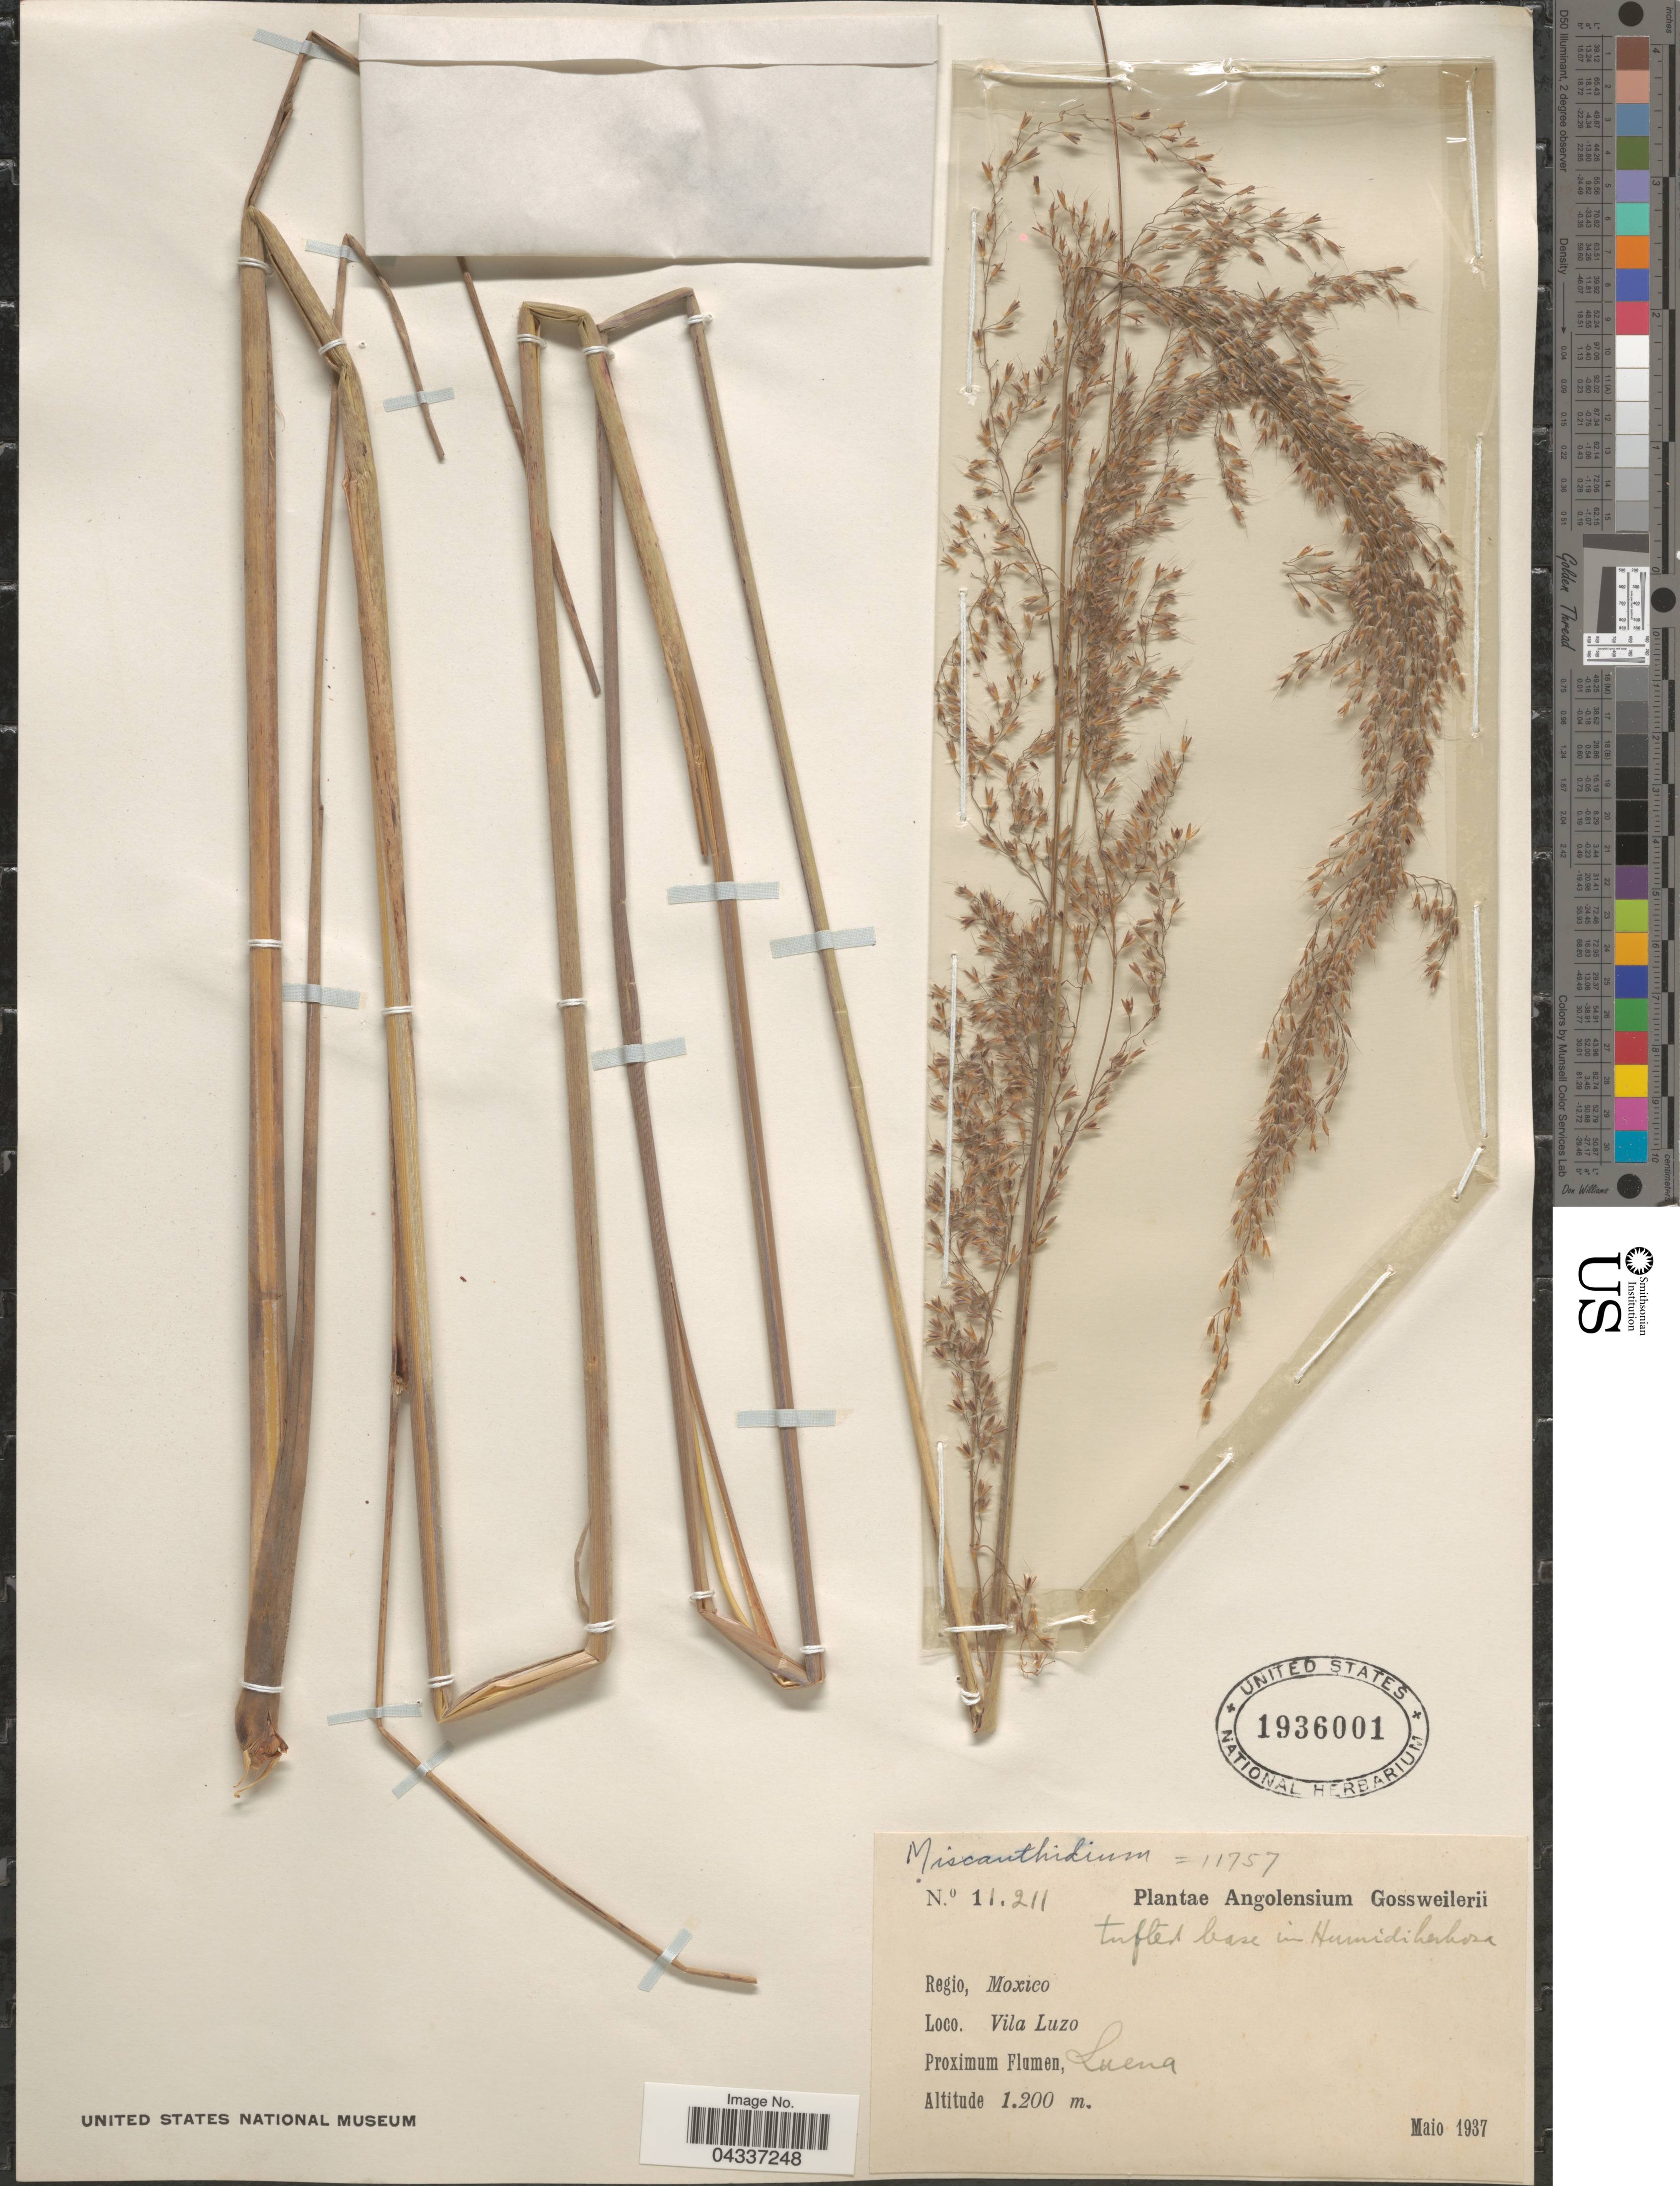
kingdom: Plantae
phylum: Tracheophyta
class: Liliopsida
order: Poales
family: Poaceae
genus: Miscanthidium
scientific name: Miscanthidium sp.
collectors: Gossweiler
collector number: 11211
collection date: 1937-05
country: Angola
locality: Angolensium. Regio, Moxico. Vila Luzo. Proximum Flumen, Luena.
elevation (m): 1200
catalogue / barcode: US 1936001